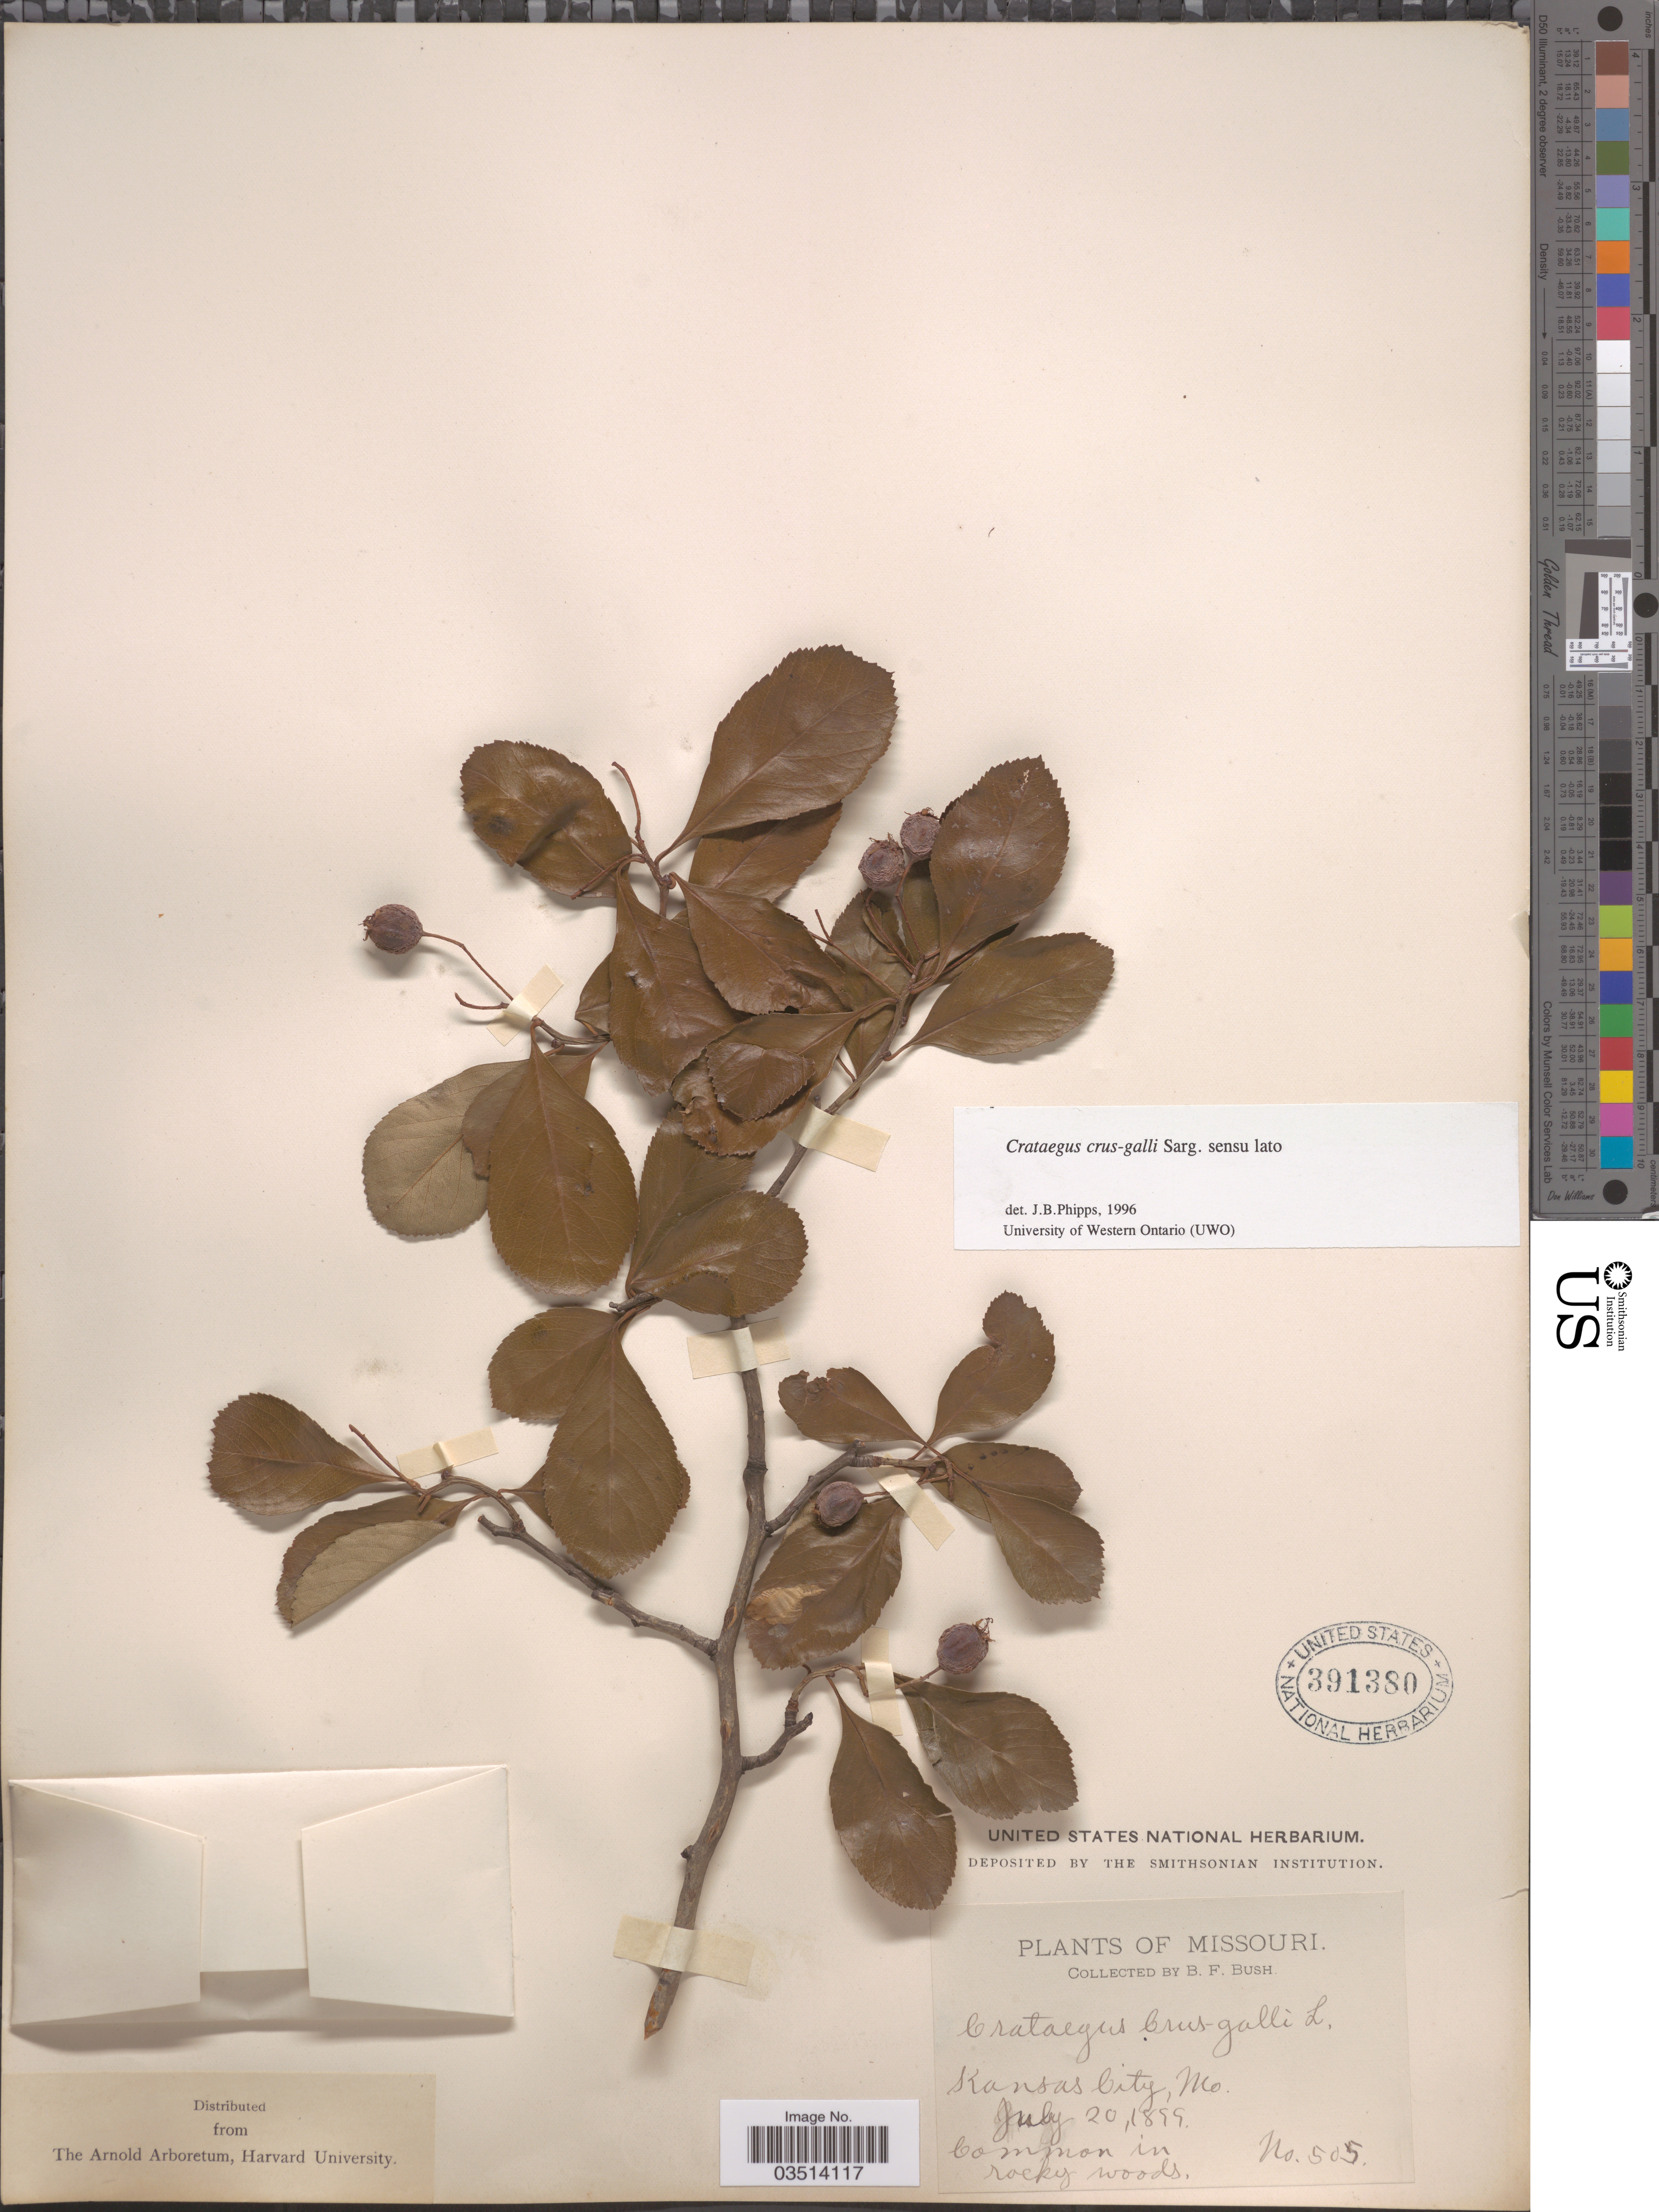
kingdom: Plantae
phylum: Tracheophyta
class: Magnoliopsida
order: Rosales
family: Rosaceae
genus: Crataegus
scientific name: Crataegus crus-galli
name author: L.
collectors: B. F. Bush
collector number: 505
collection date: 1899-07-20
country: United States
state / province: Missouri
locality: Kansas City.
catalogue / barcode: US 391380